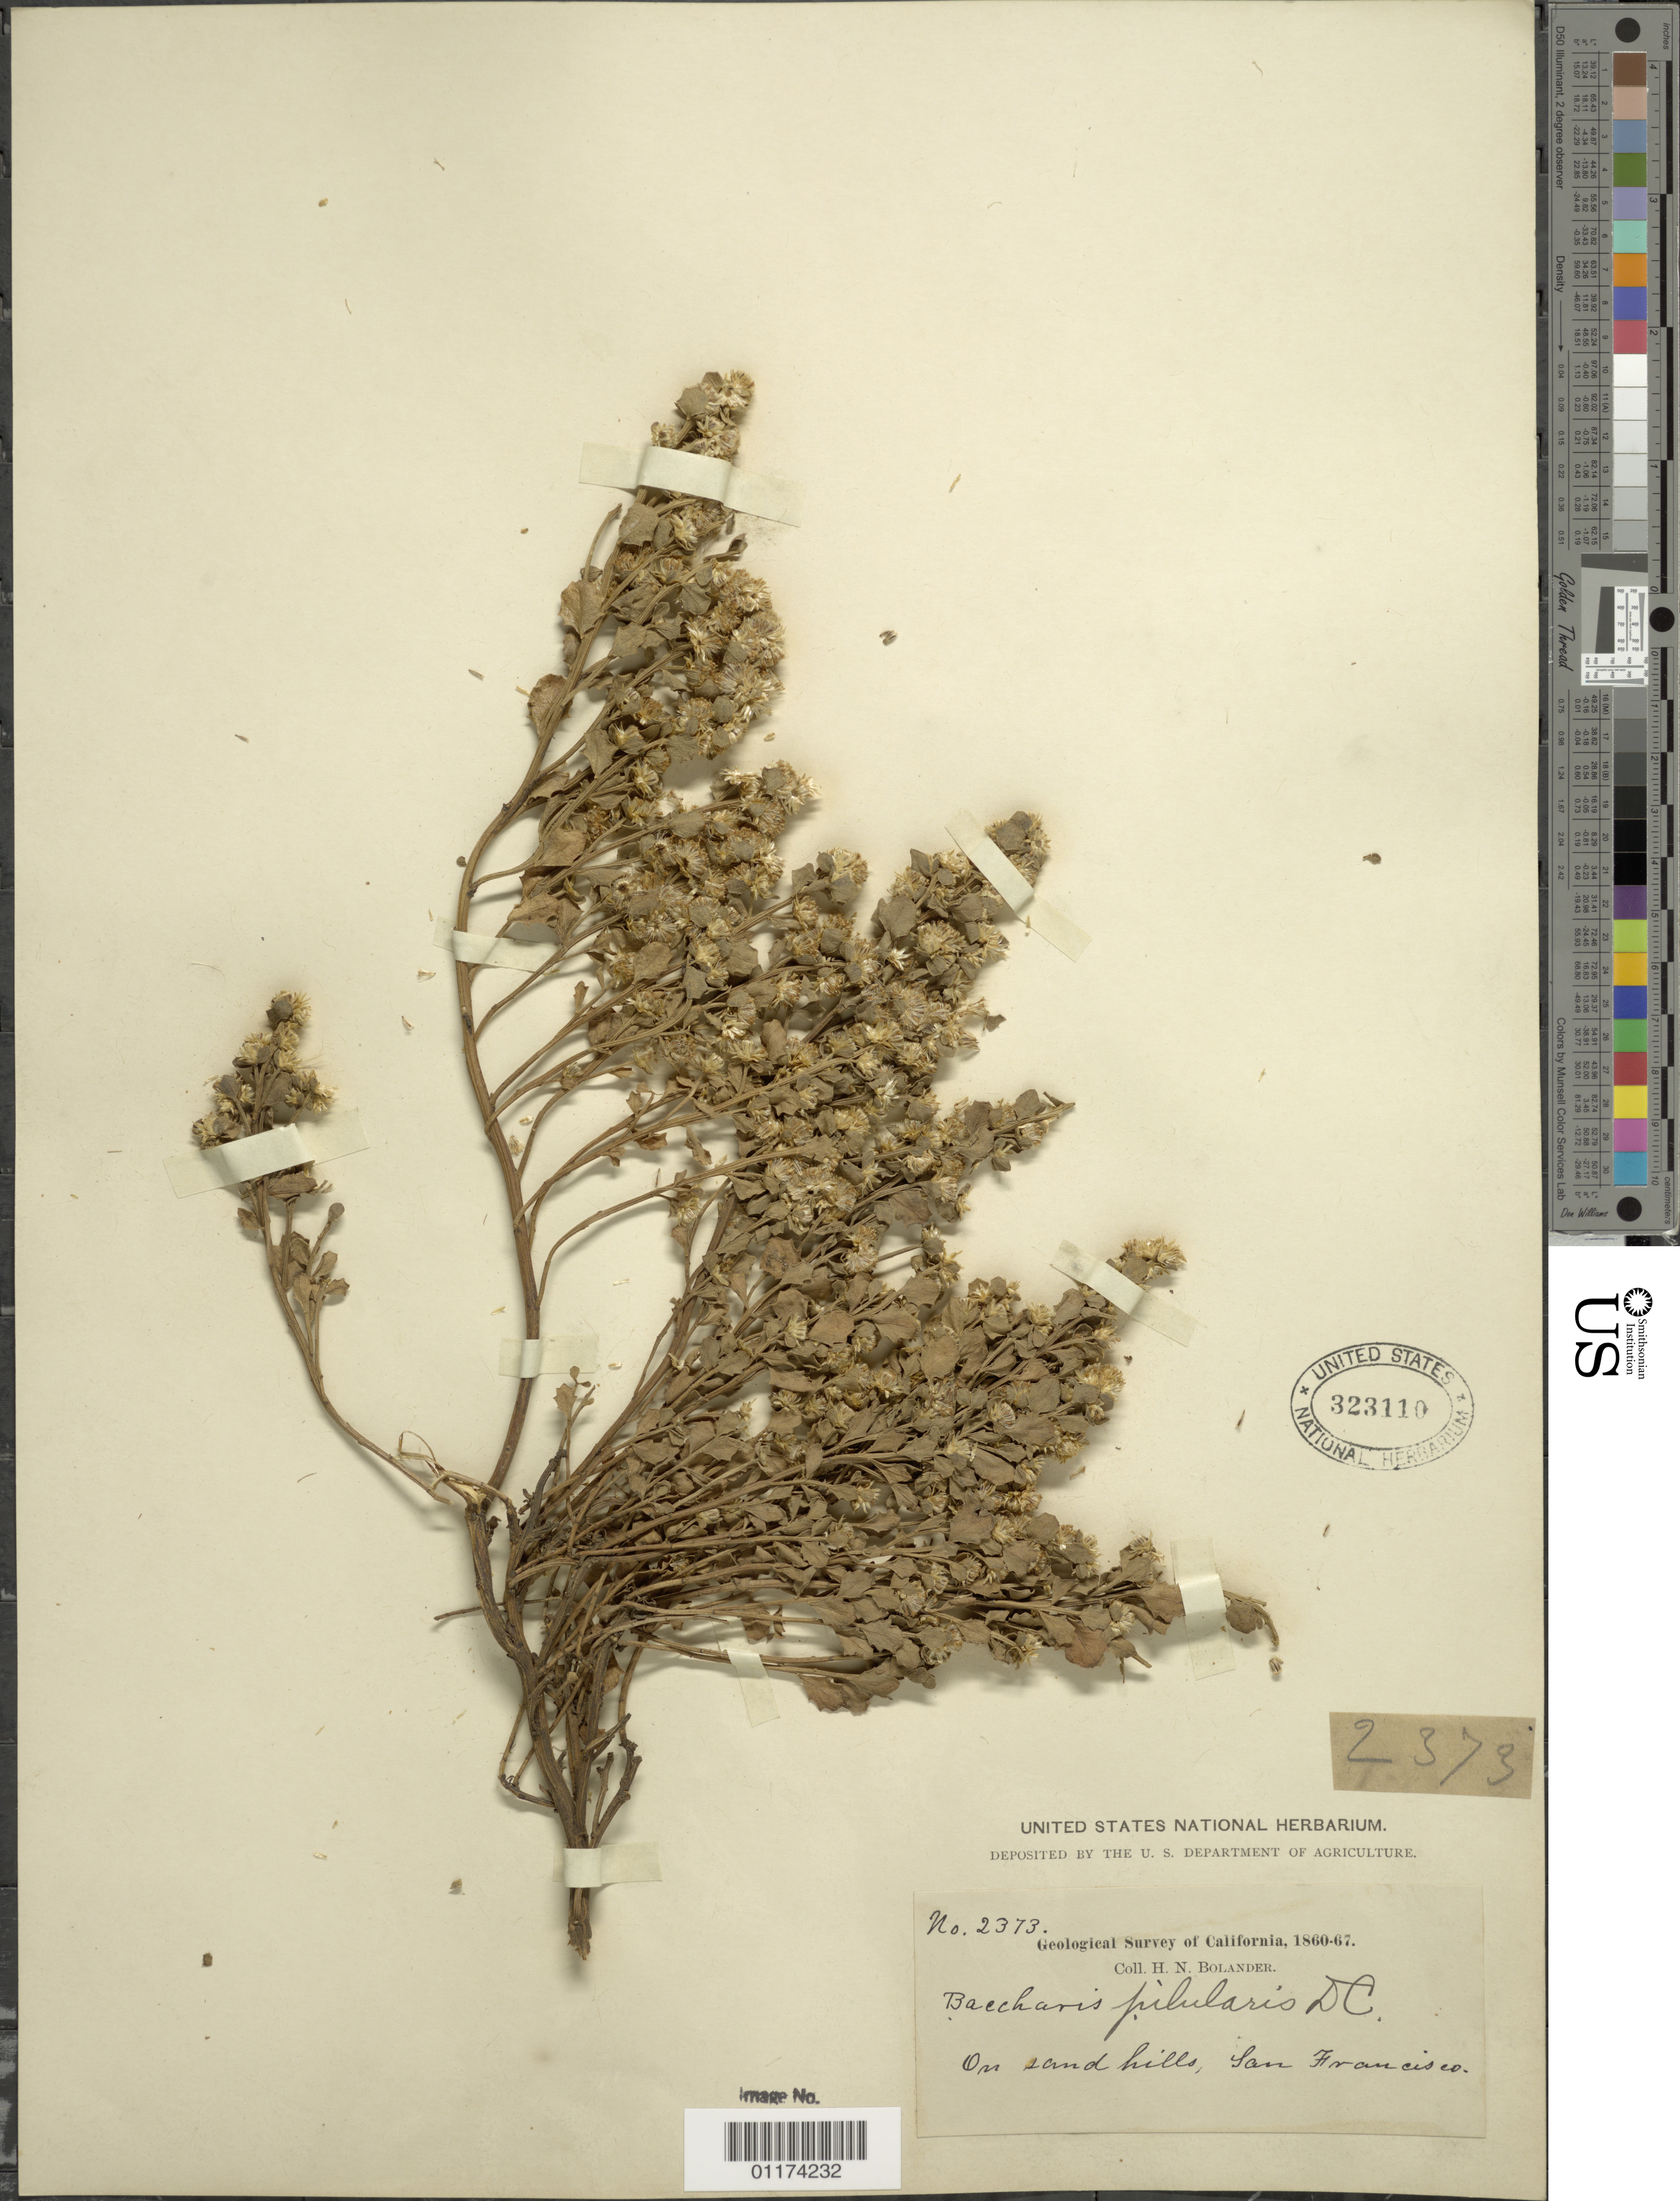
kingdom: Plantae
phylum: Tracheophyta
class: Magnoliopsida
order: Asterales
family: Asteraceae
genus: Baccharis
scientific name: Baccharis pilularis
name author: DC.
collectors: H. Bolander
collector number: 2373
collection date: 1860/1867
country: United States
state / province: California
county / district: San Francisco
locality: on sand hills, San Francisco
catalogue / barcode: US 323110